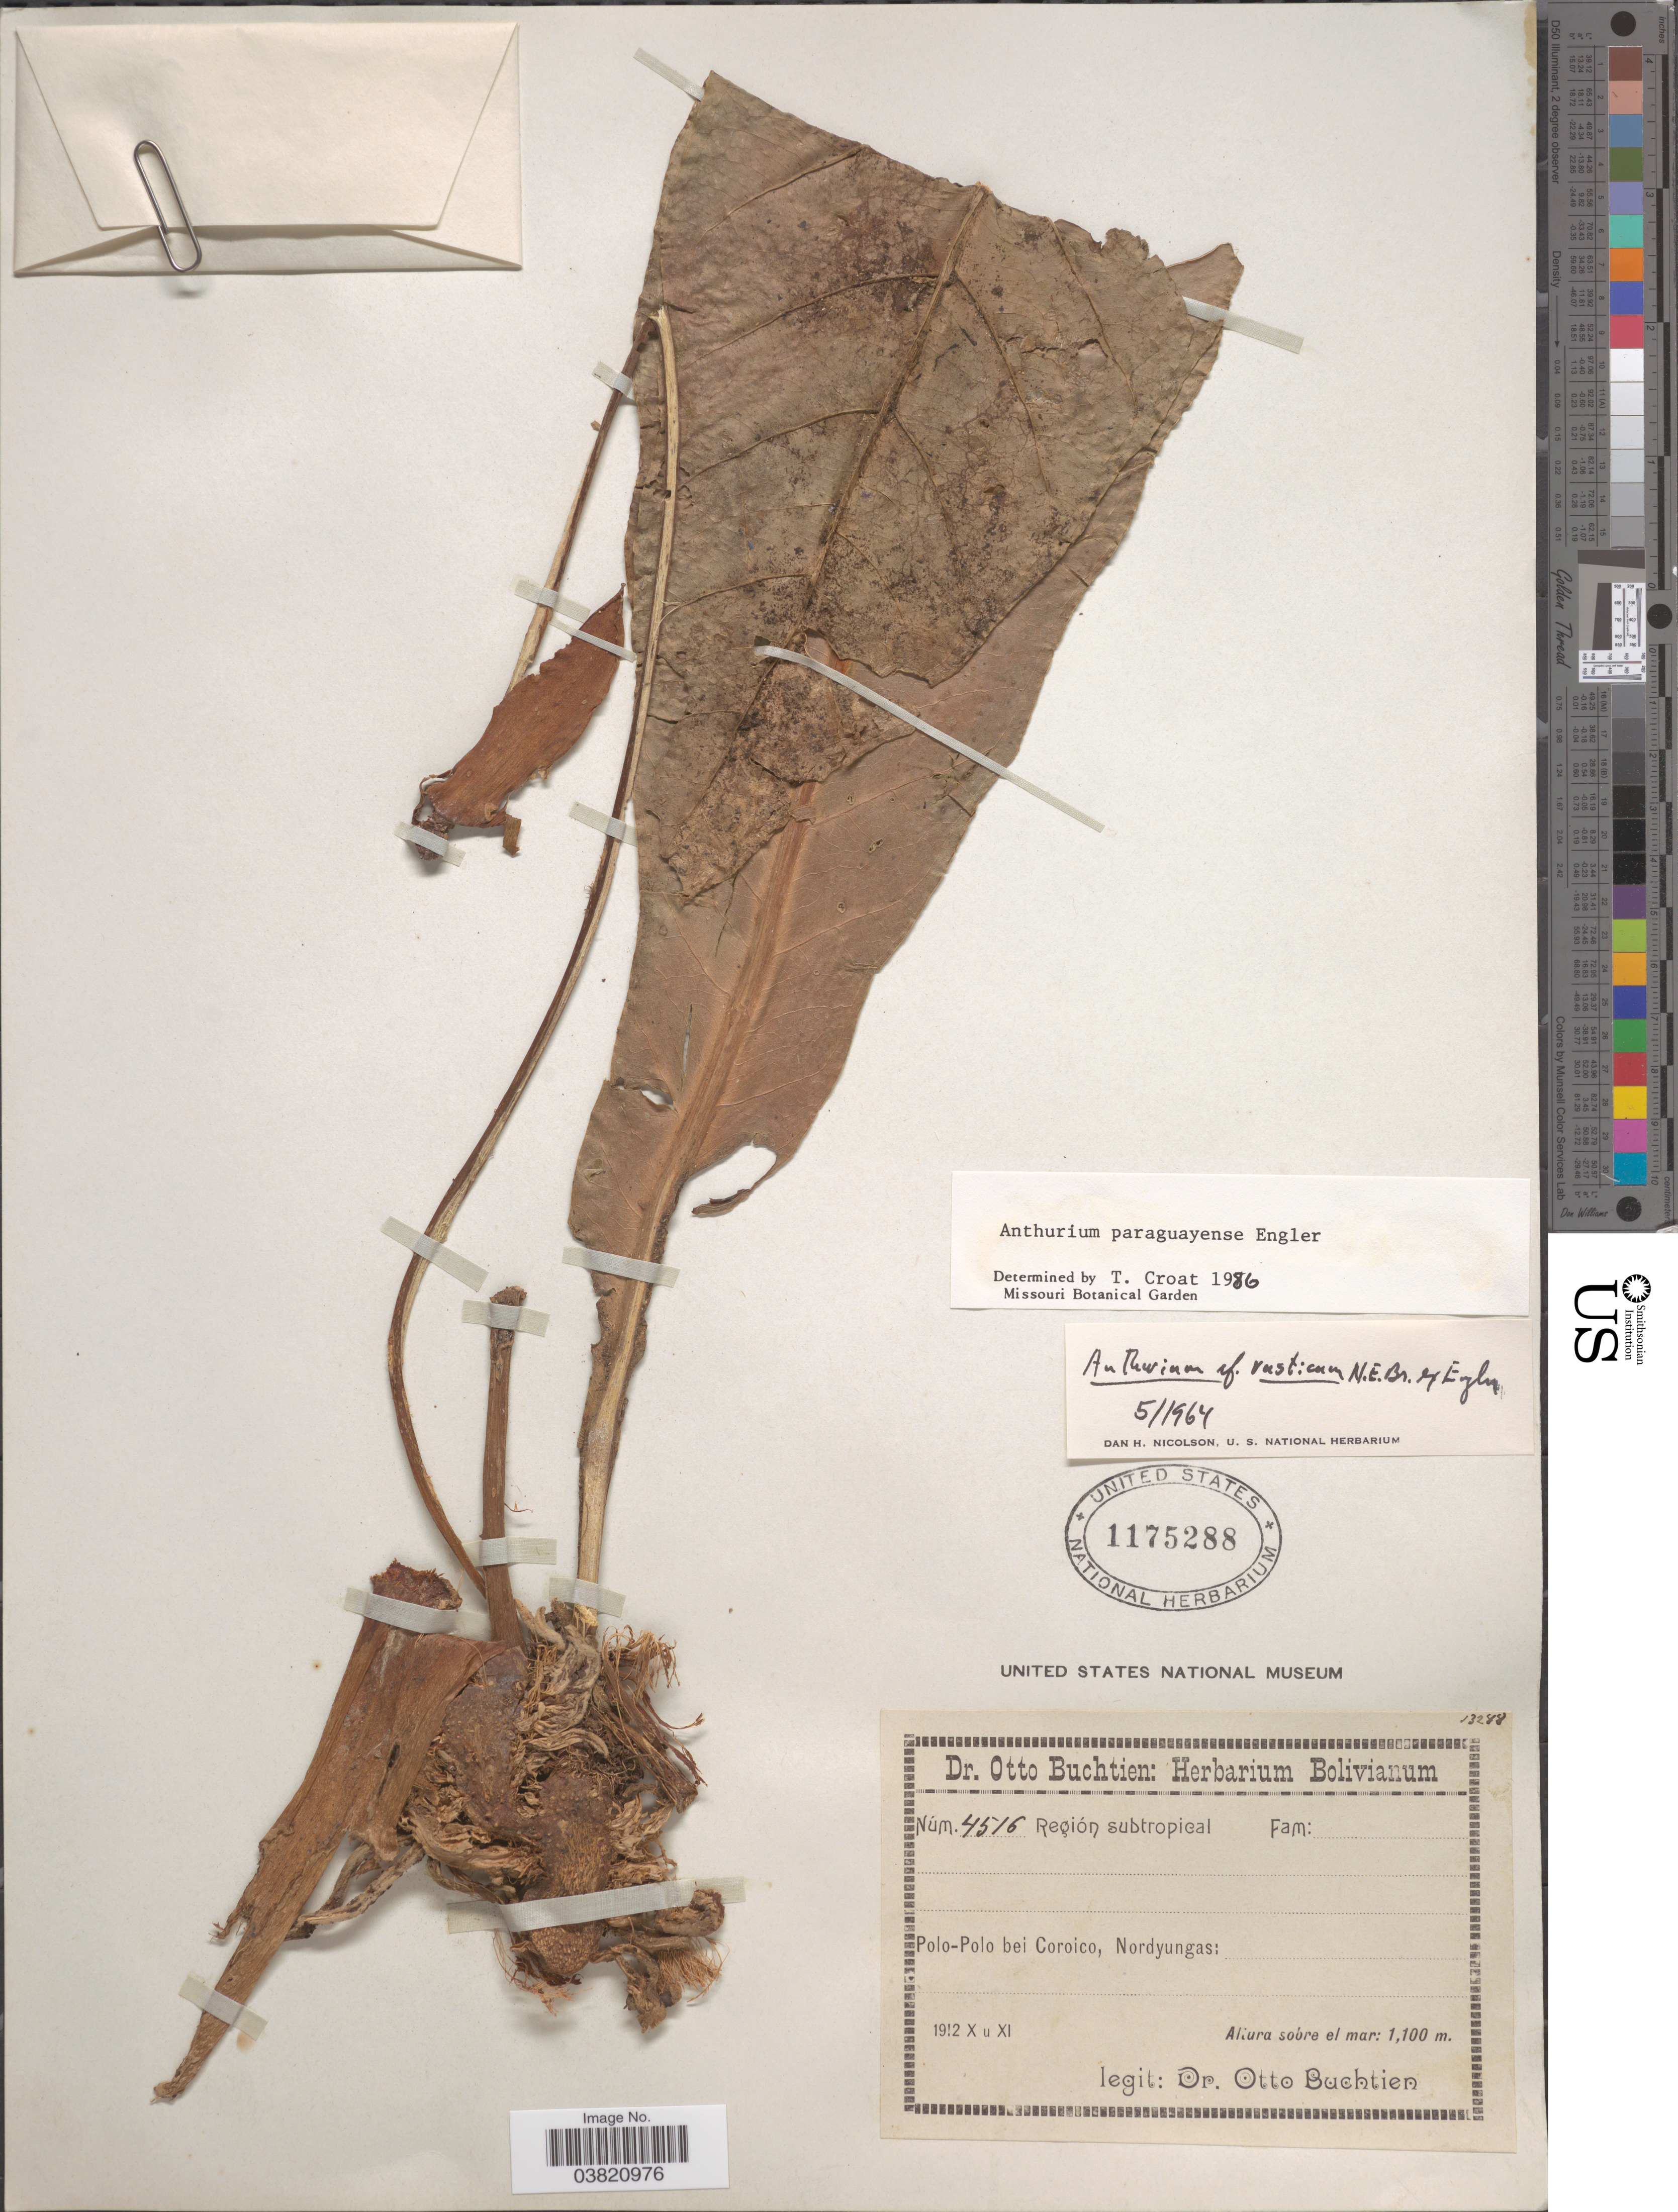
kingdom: Plantae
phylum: Tracheophyta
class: Liliopsida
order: Alismatales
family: Araceae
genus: Anthurium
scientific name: Anthurium paraguayense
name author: Engl.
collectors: O. Buchtien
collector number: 4516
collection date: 1912-10/1912-11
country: Bolivia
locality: Región subtropical. Polo-Polo bei Coroico, Nordyungas.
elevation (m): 1100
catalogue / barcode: US 1175288